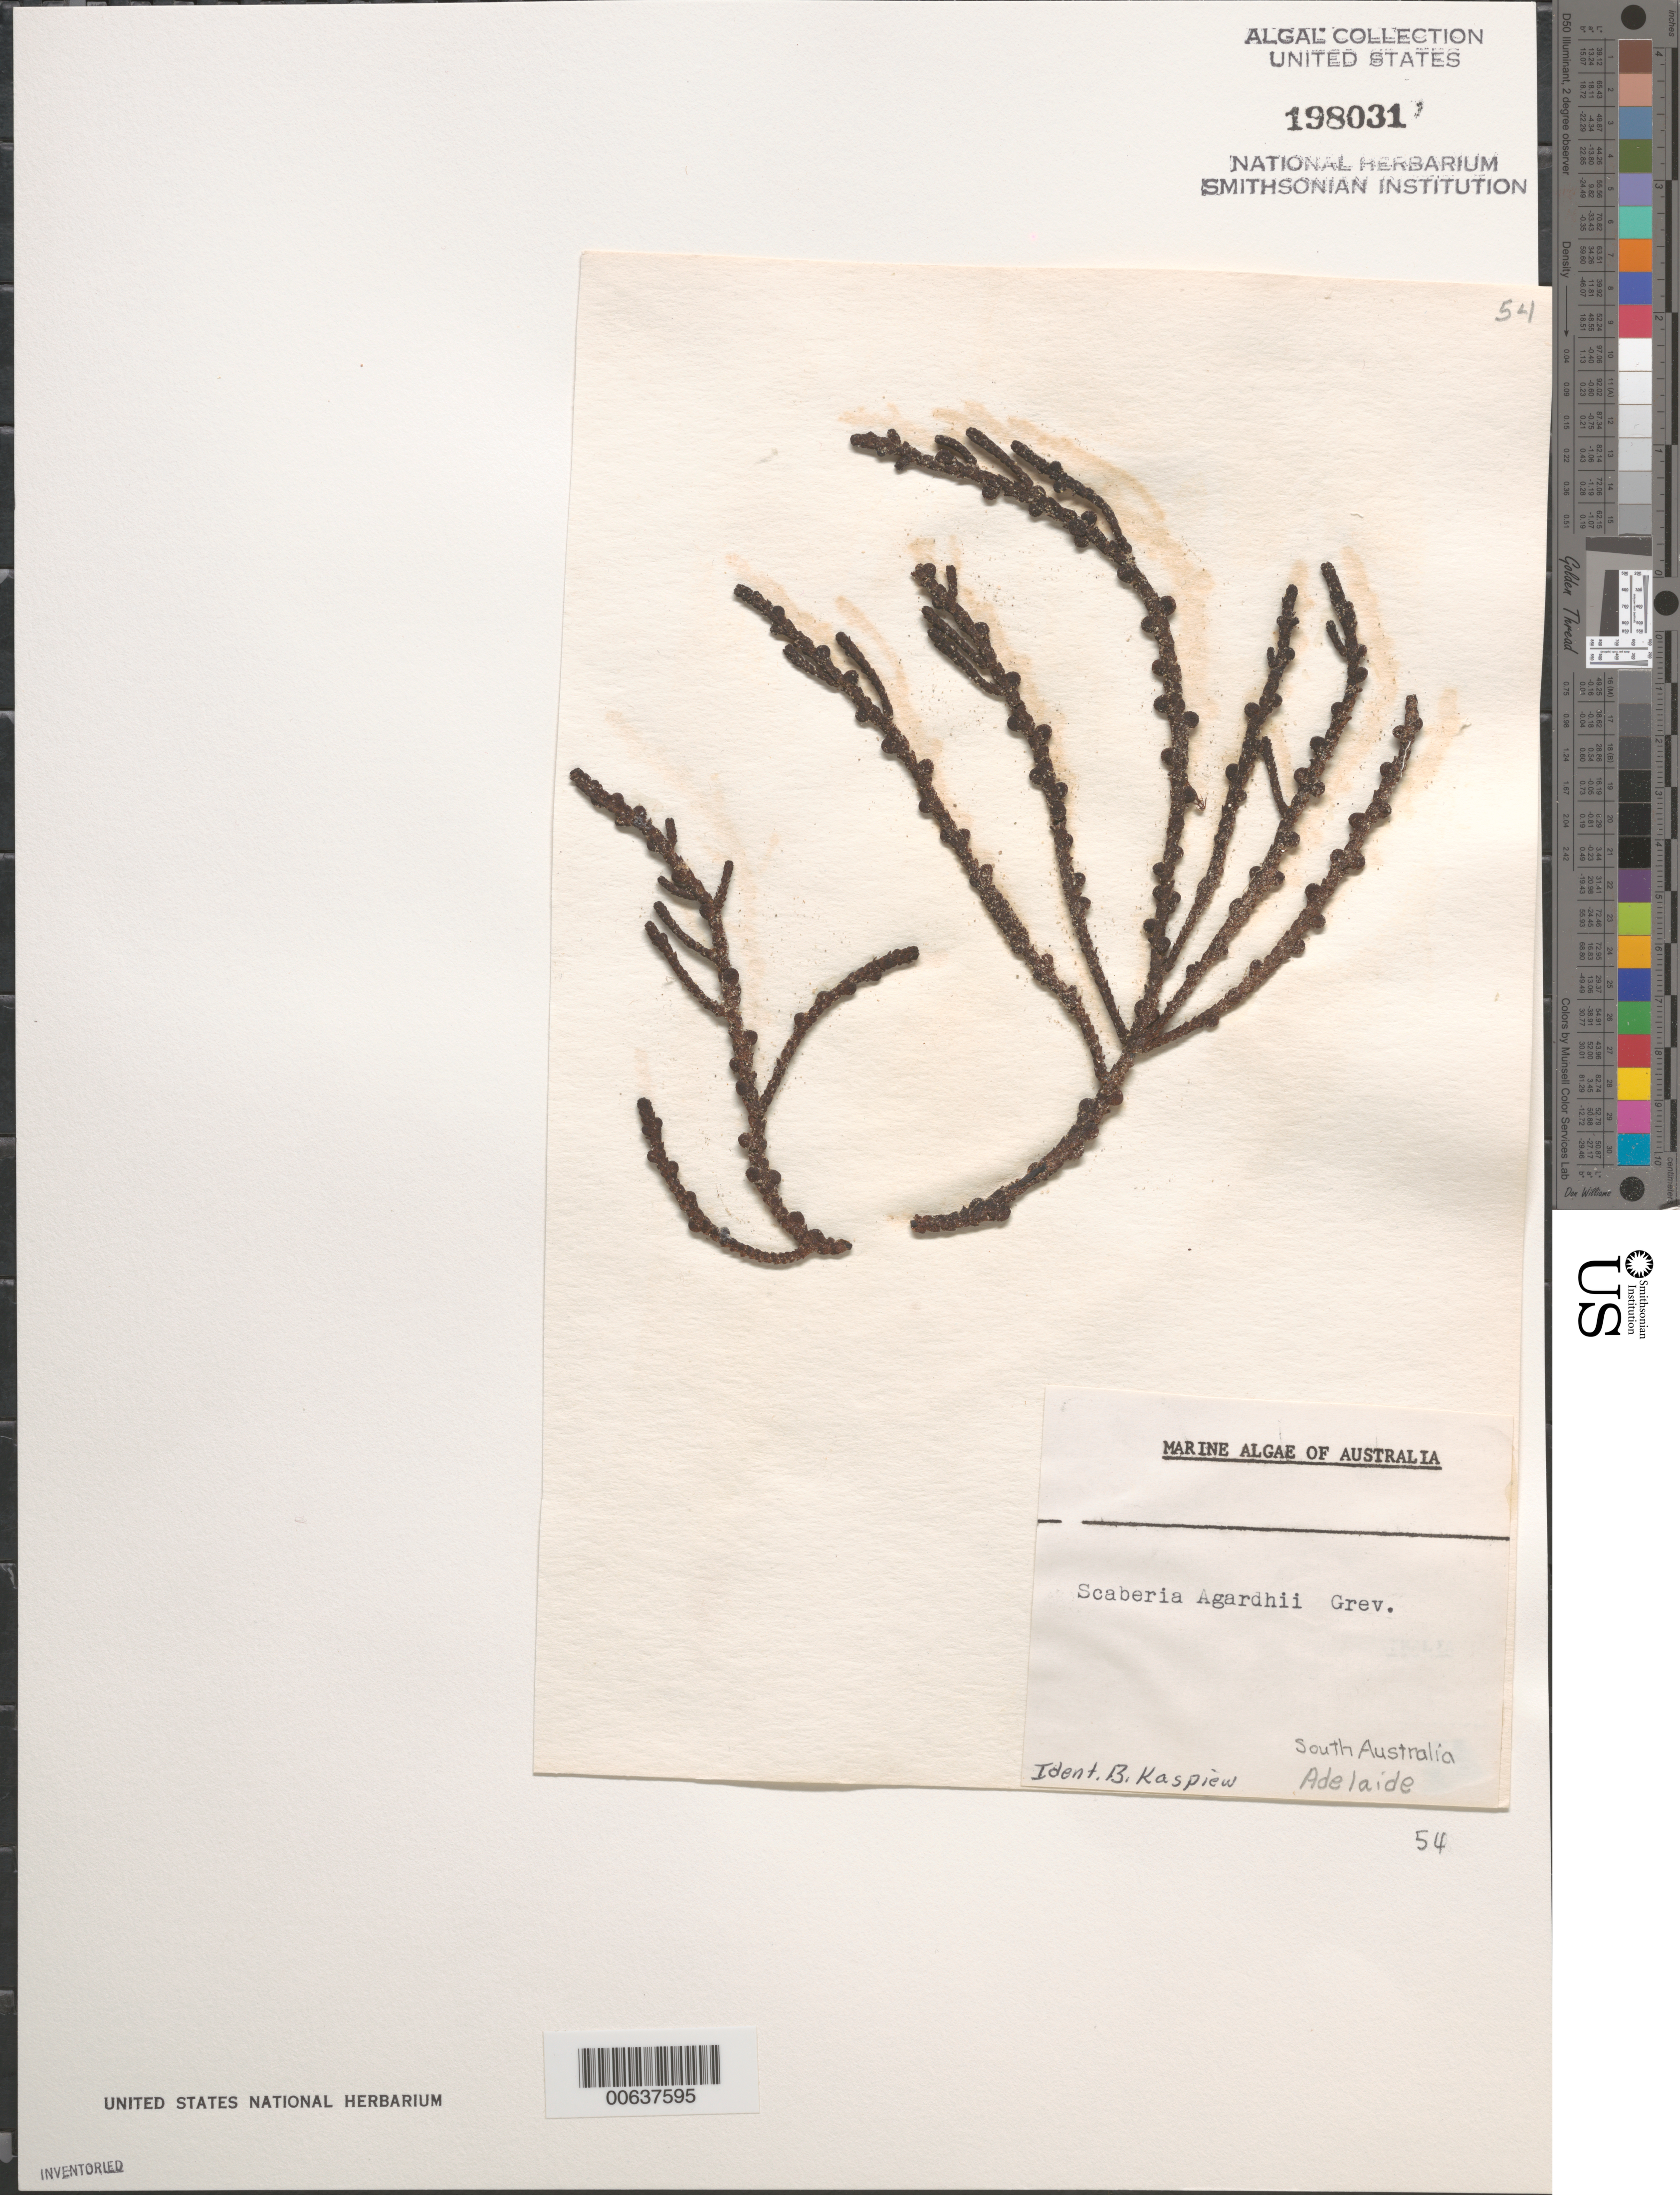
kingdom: Chromista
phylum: Ochrophyta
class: Phaeophyceae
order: Fucales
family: Sargassaceae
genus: Scaberia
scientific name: Scaberia agardhii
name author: Greville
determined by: Kaspiew, B.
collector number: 54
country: Australia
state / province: South Australia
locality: Adelaide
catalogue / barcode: US 198031